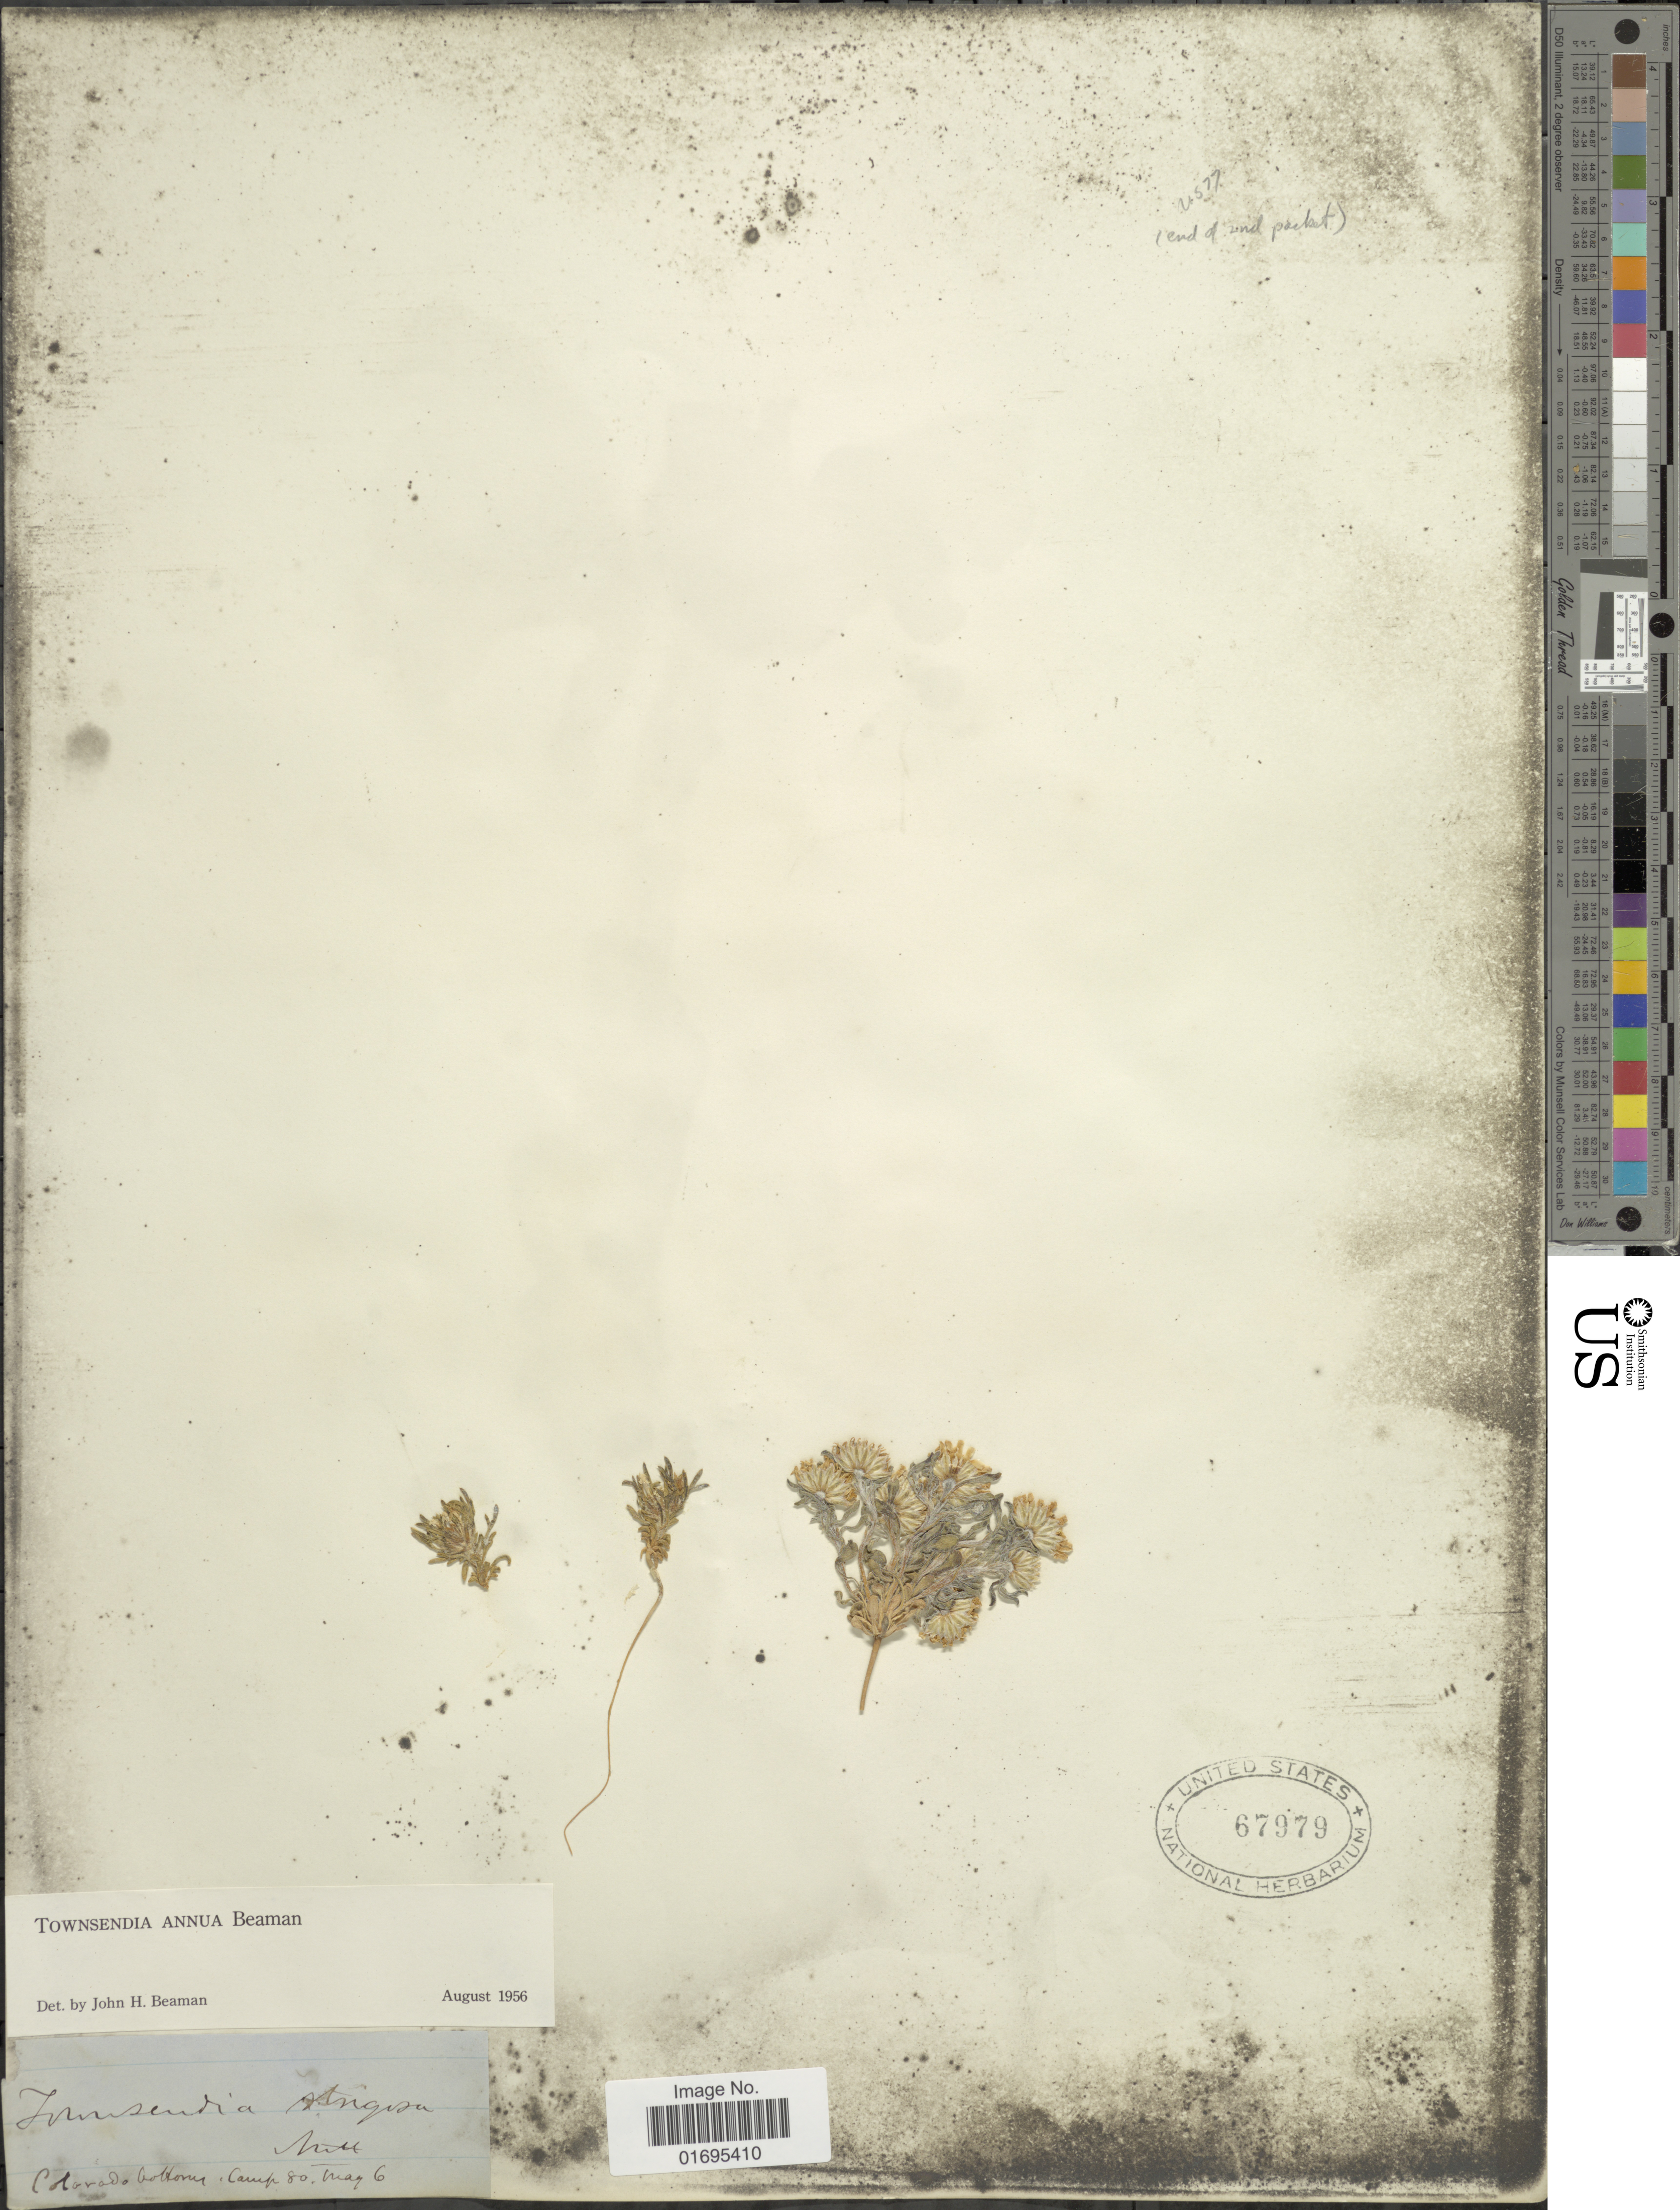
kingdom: Plantae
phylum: Tracheophyta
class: Magnoliopsida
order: Asterales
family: Asteraceae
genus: Townsendia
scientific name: Townsendia annua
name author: Beaman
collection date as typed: Transcribed d/m/y: /6/5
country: United States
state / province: Colorado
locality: Bottom Camp 80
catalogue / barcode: US 67979